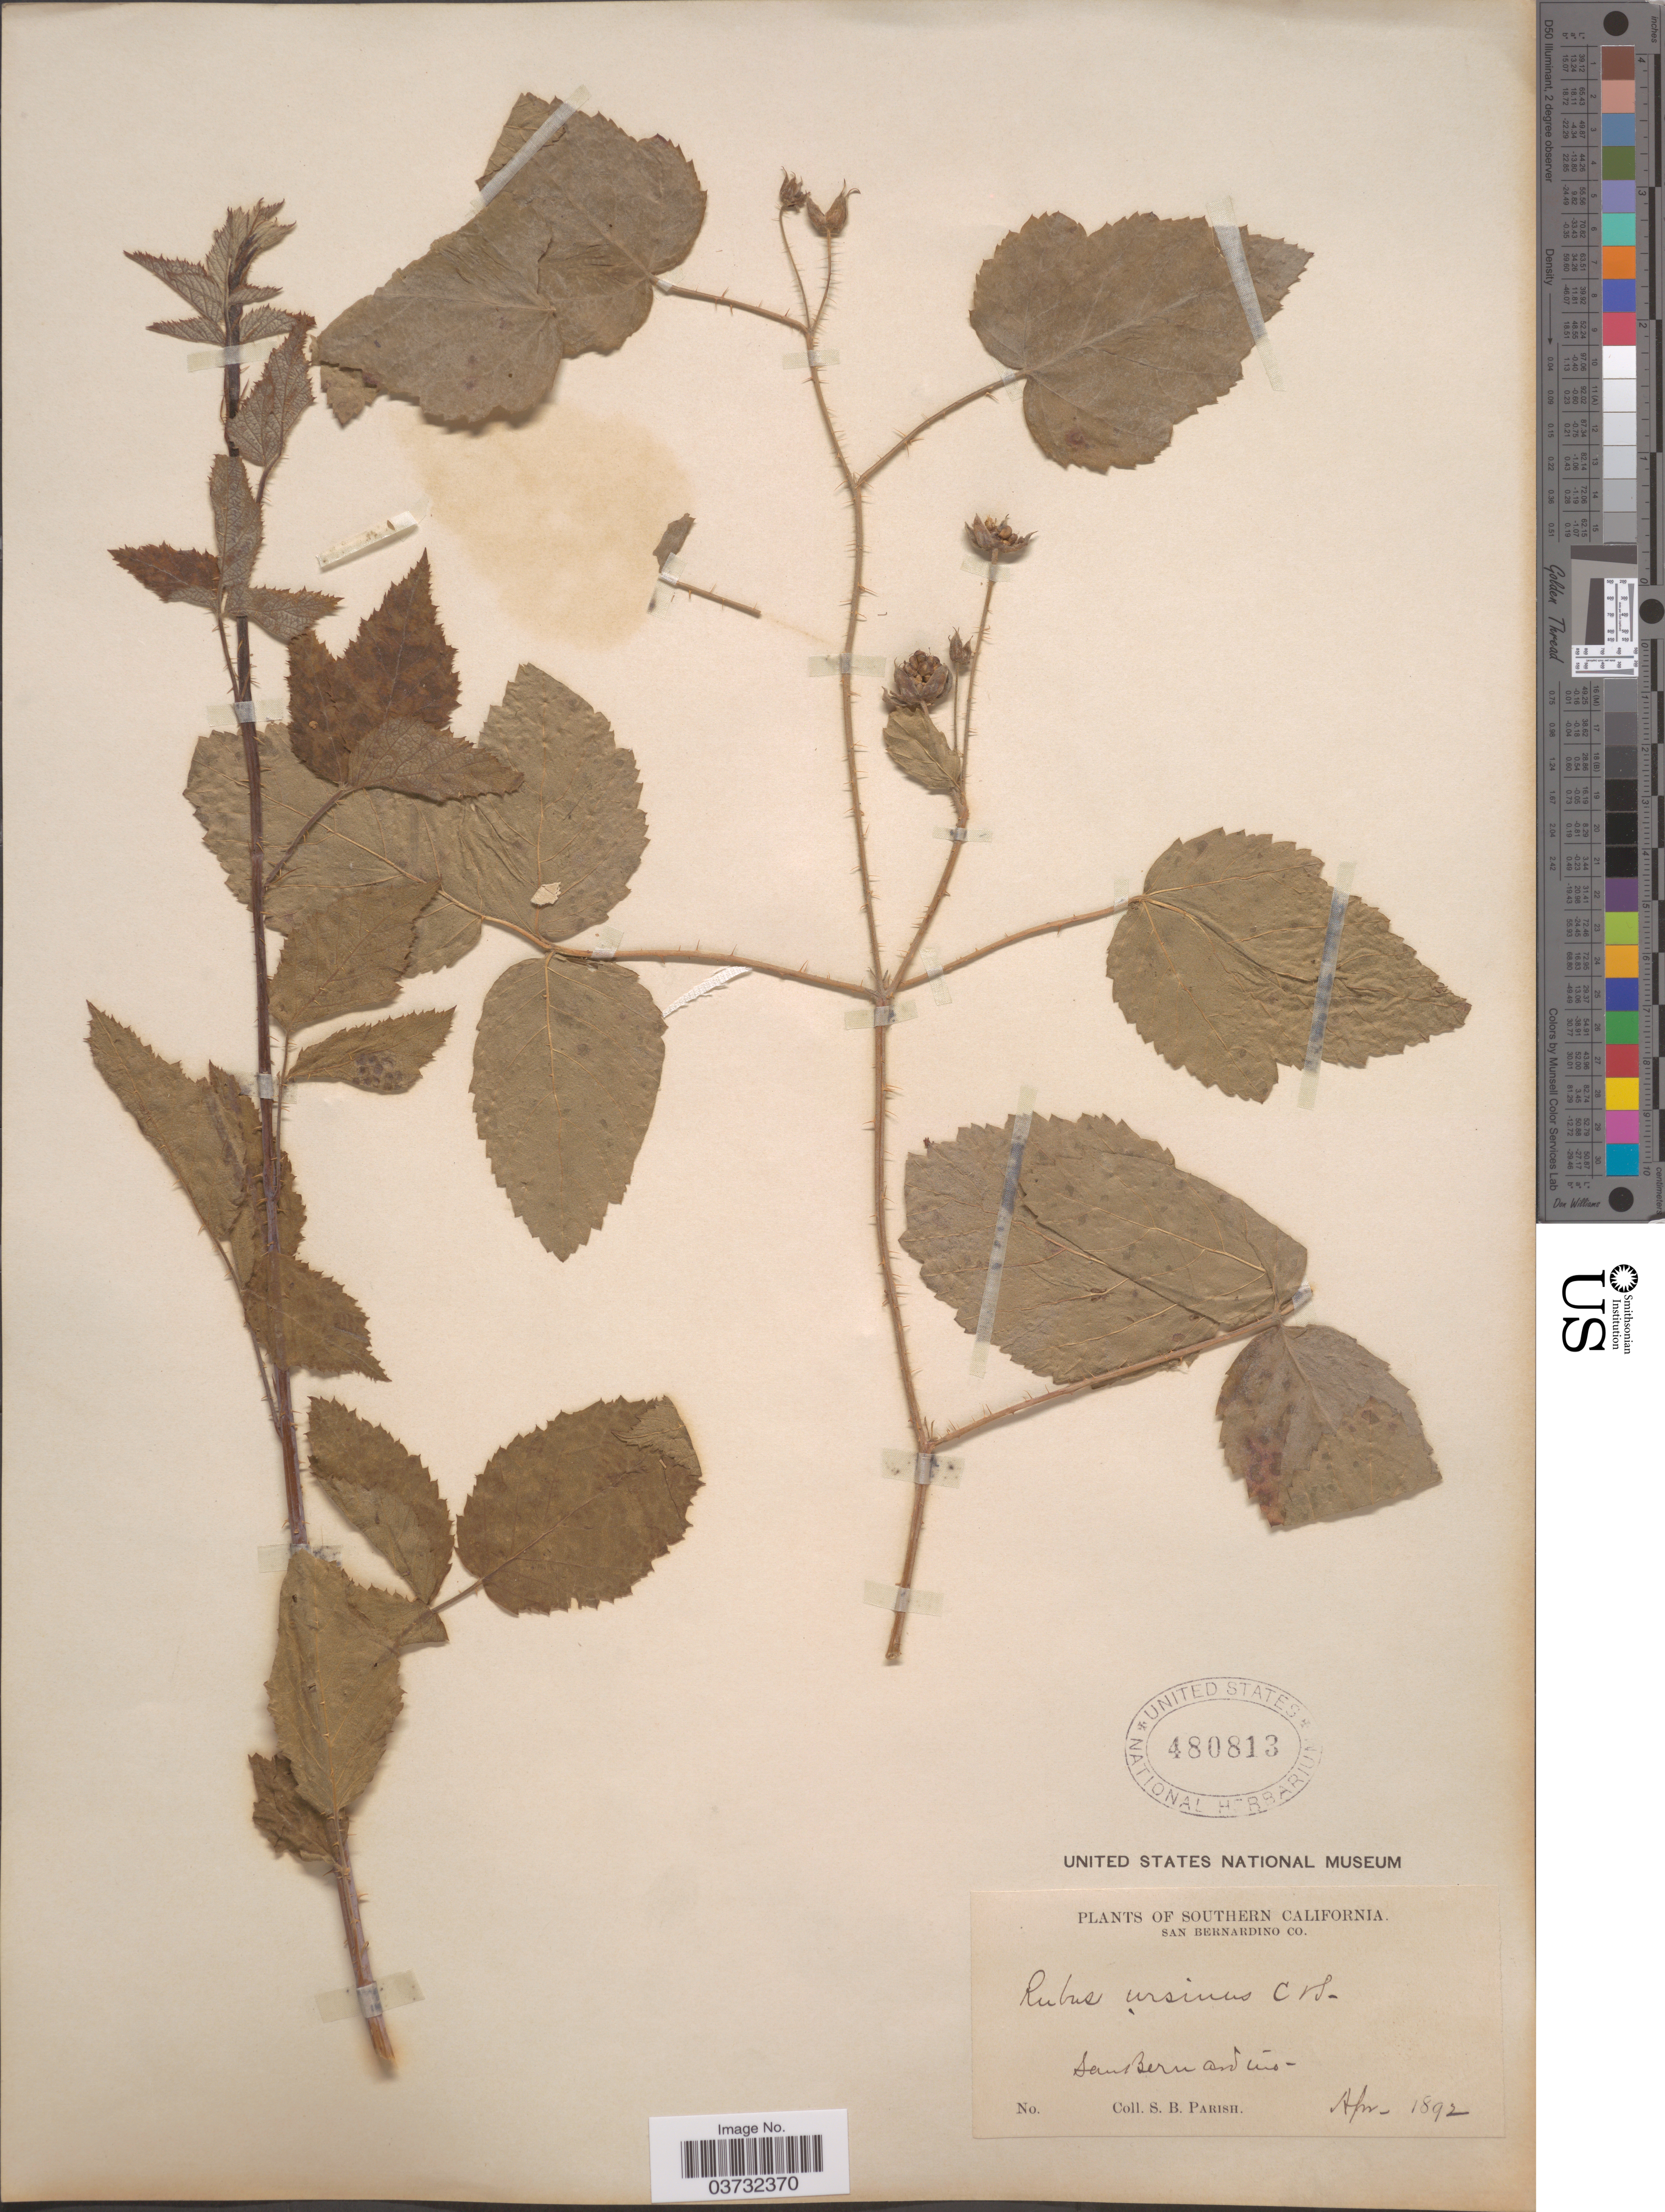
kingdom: Plantae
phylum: Tracheophyta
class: Magnoliopsida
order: Rosales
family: Rosaceae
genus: Rubus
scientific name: Rubus ursinus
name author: (Schltdl.) Cham.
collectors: S. B. Parish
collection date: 1892-04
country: United States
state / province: California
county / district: San Bernardino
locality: Southern California. San Bernardino Co. San Bernardino.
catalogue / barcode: US 480813